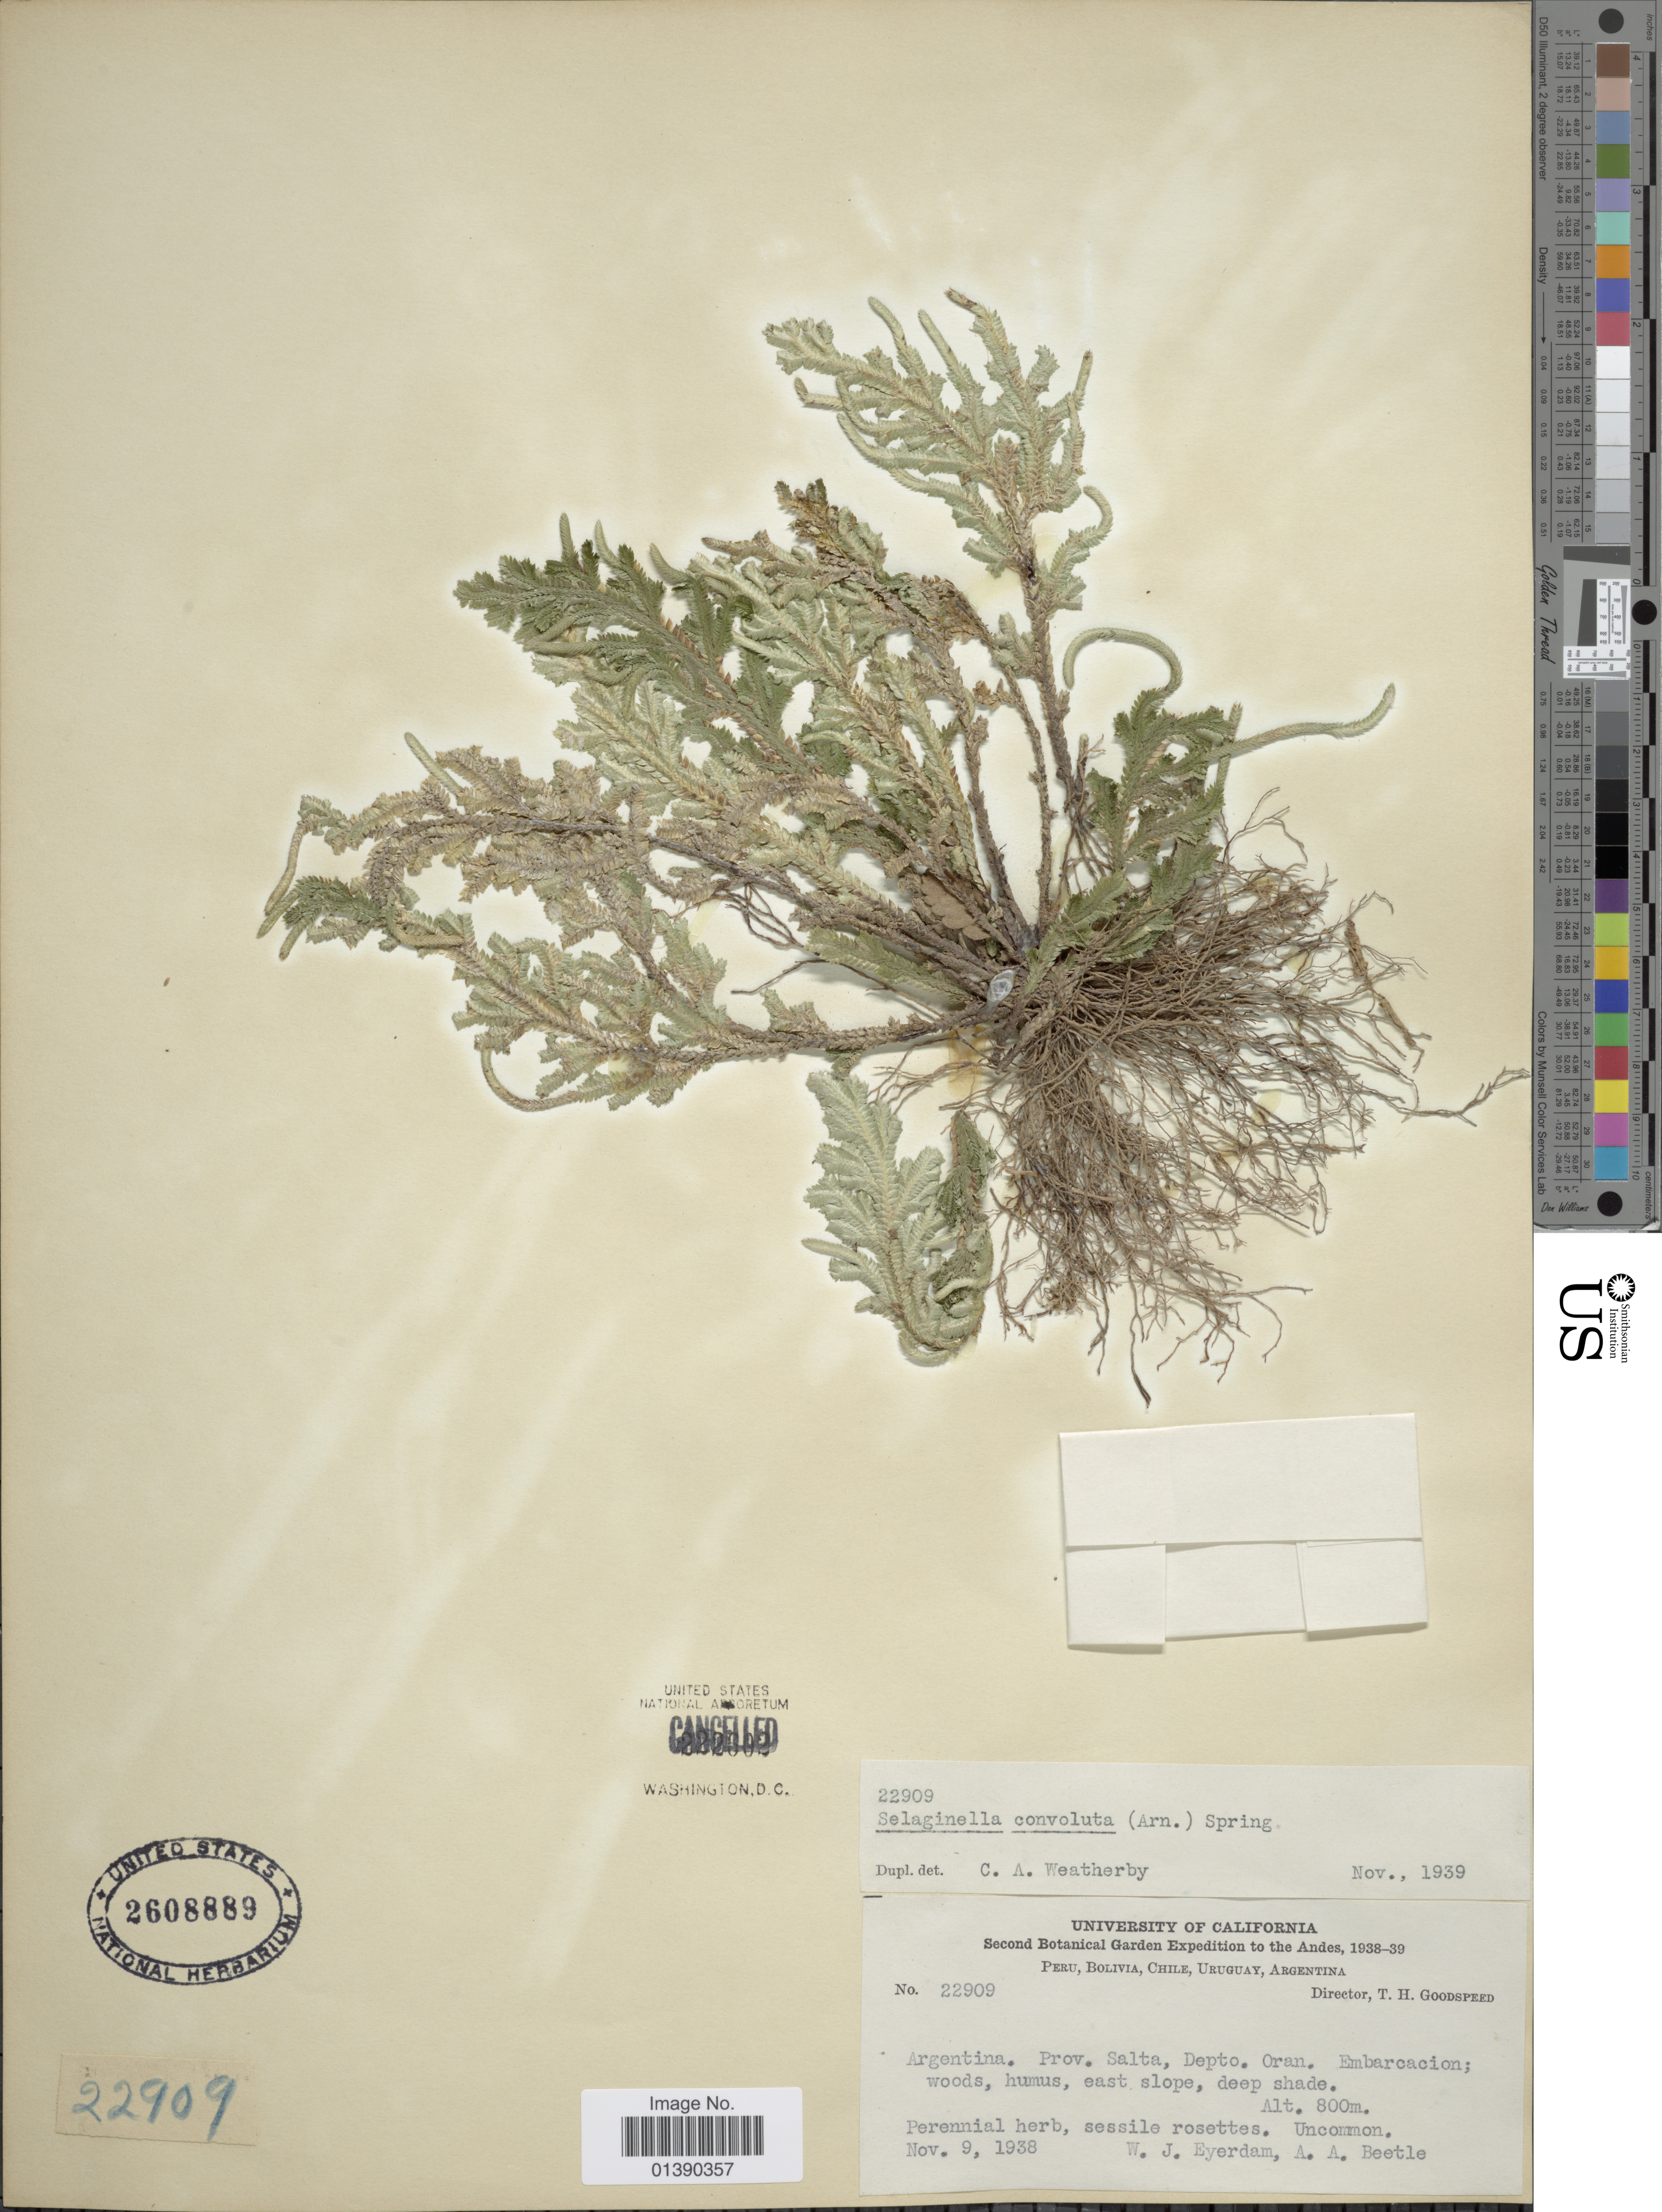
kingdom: Plantae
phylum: Tracheophyta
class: Lycopodiopsida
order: Selaginellales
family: Selaginellaceae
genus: Selaginella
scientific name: Selaginella convoluta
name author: (Arn.) Spring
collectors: W. J. Eyerdam & A. A. Beetle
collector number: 22909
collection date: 1938-11-09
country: Argentina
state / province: Salta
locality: Depto Oran, Embarcacion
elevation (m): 800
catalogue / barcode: US 2608889